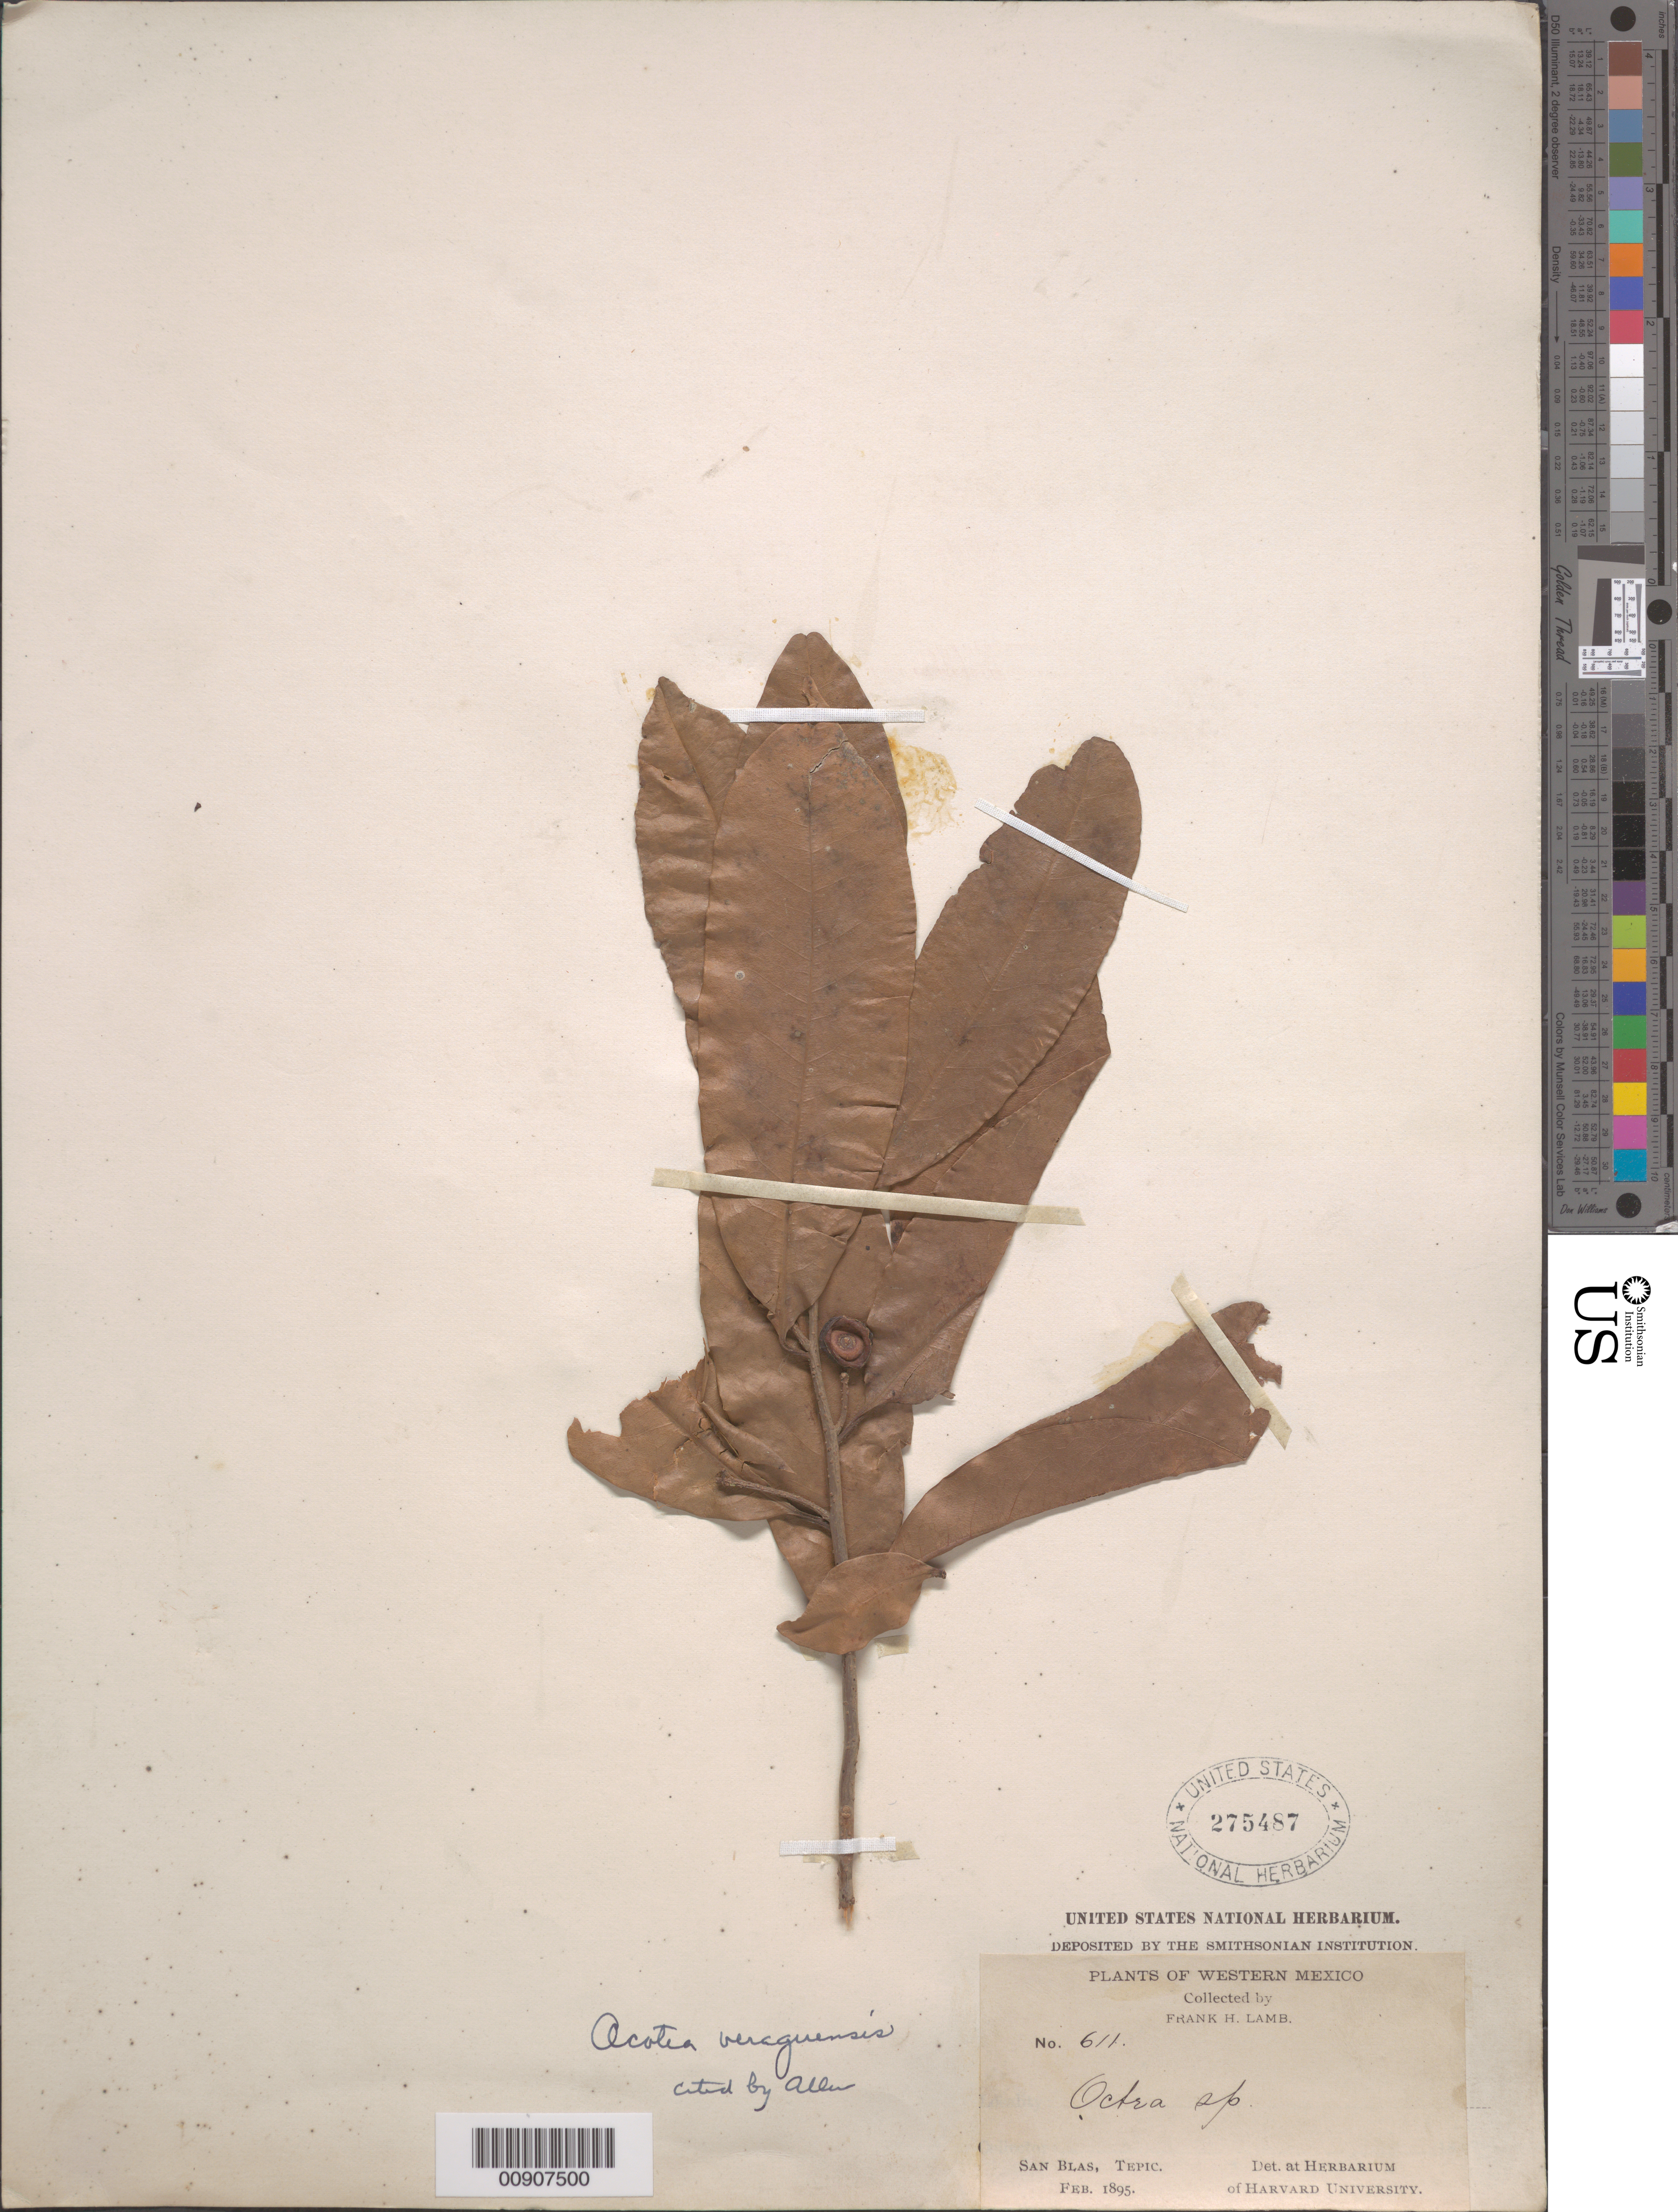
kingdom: Plantae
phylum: Tracheophyta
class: Magnoliopsida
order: Laurales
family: Lauraceae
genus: Ocotea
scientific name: Ocotea veraguensis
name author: (Meisn.) Mez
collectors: F. H. Lamb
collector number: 611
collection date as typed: Feb 1895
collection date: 1895-02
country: Mexico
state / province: Nayarit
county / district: San Blas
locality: San Blas, Tepic Territory [now Nayarit].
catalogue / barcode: US 275487